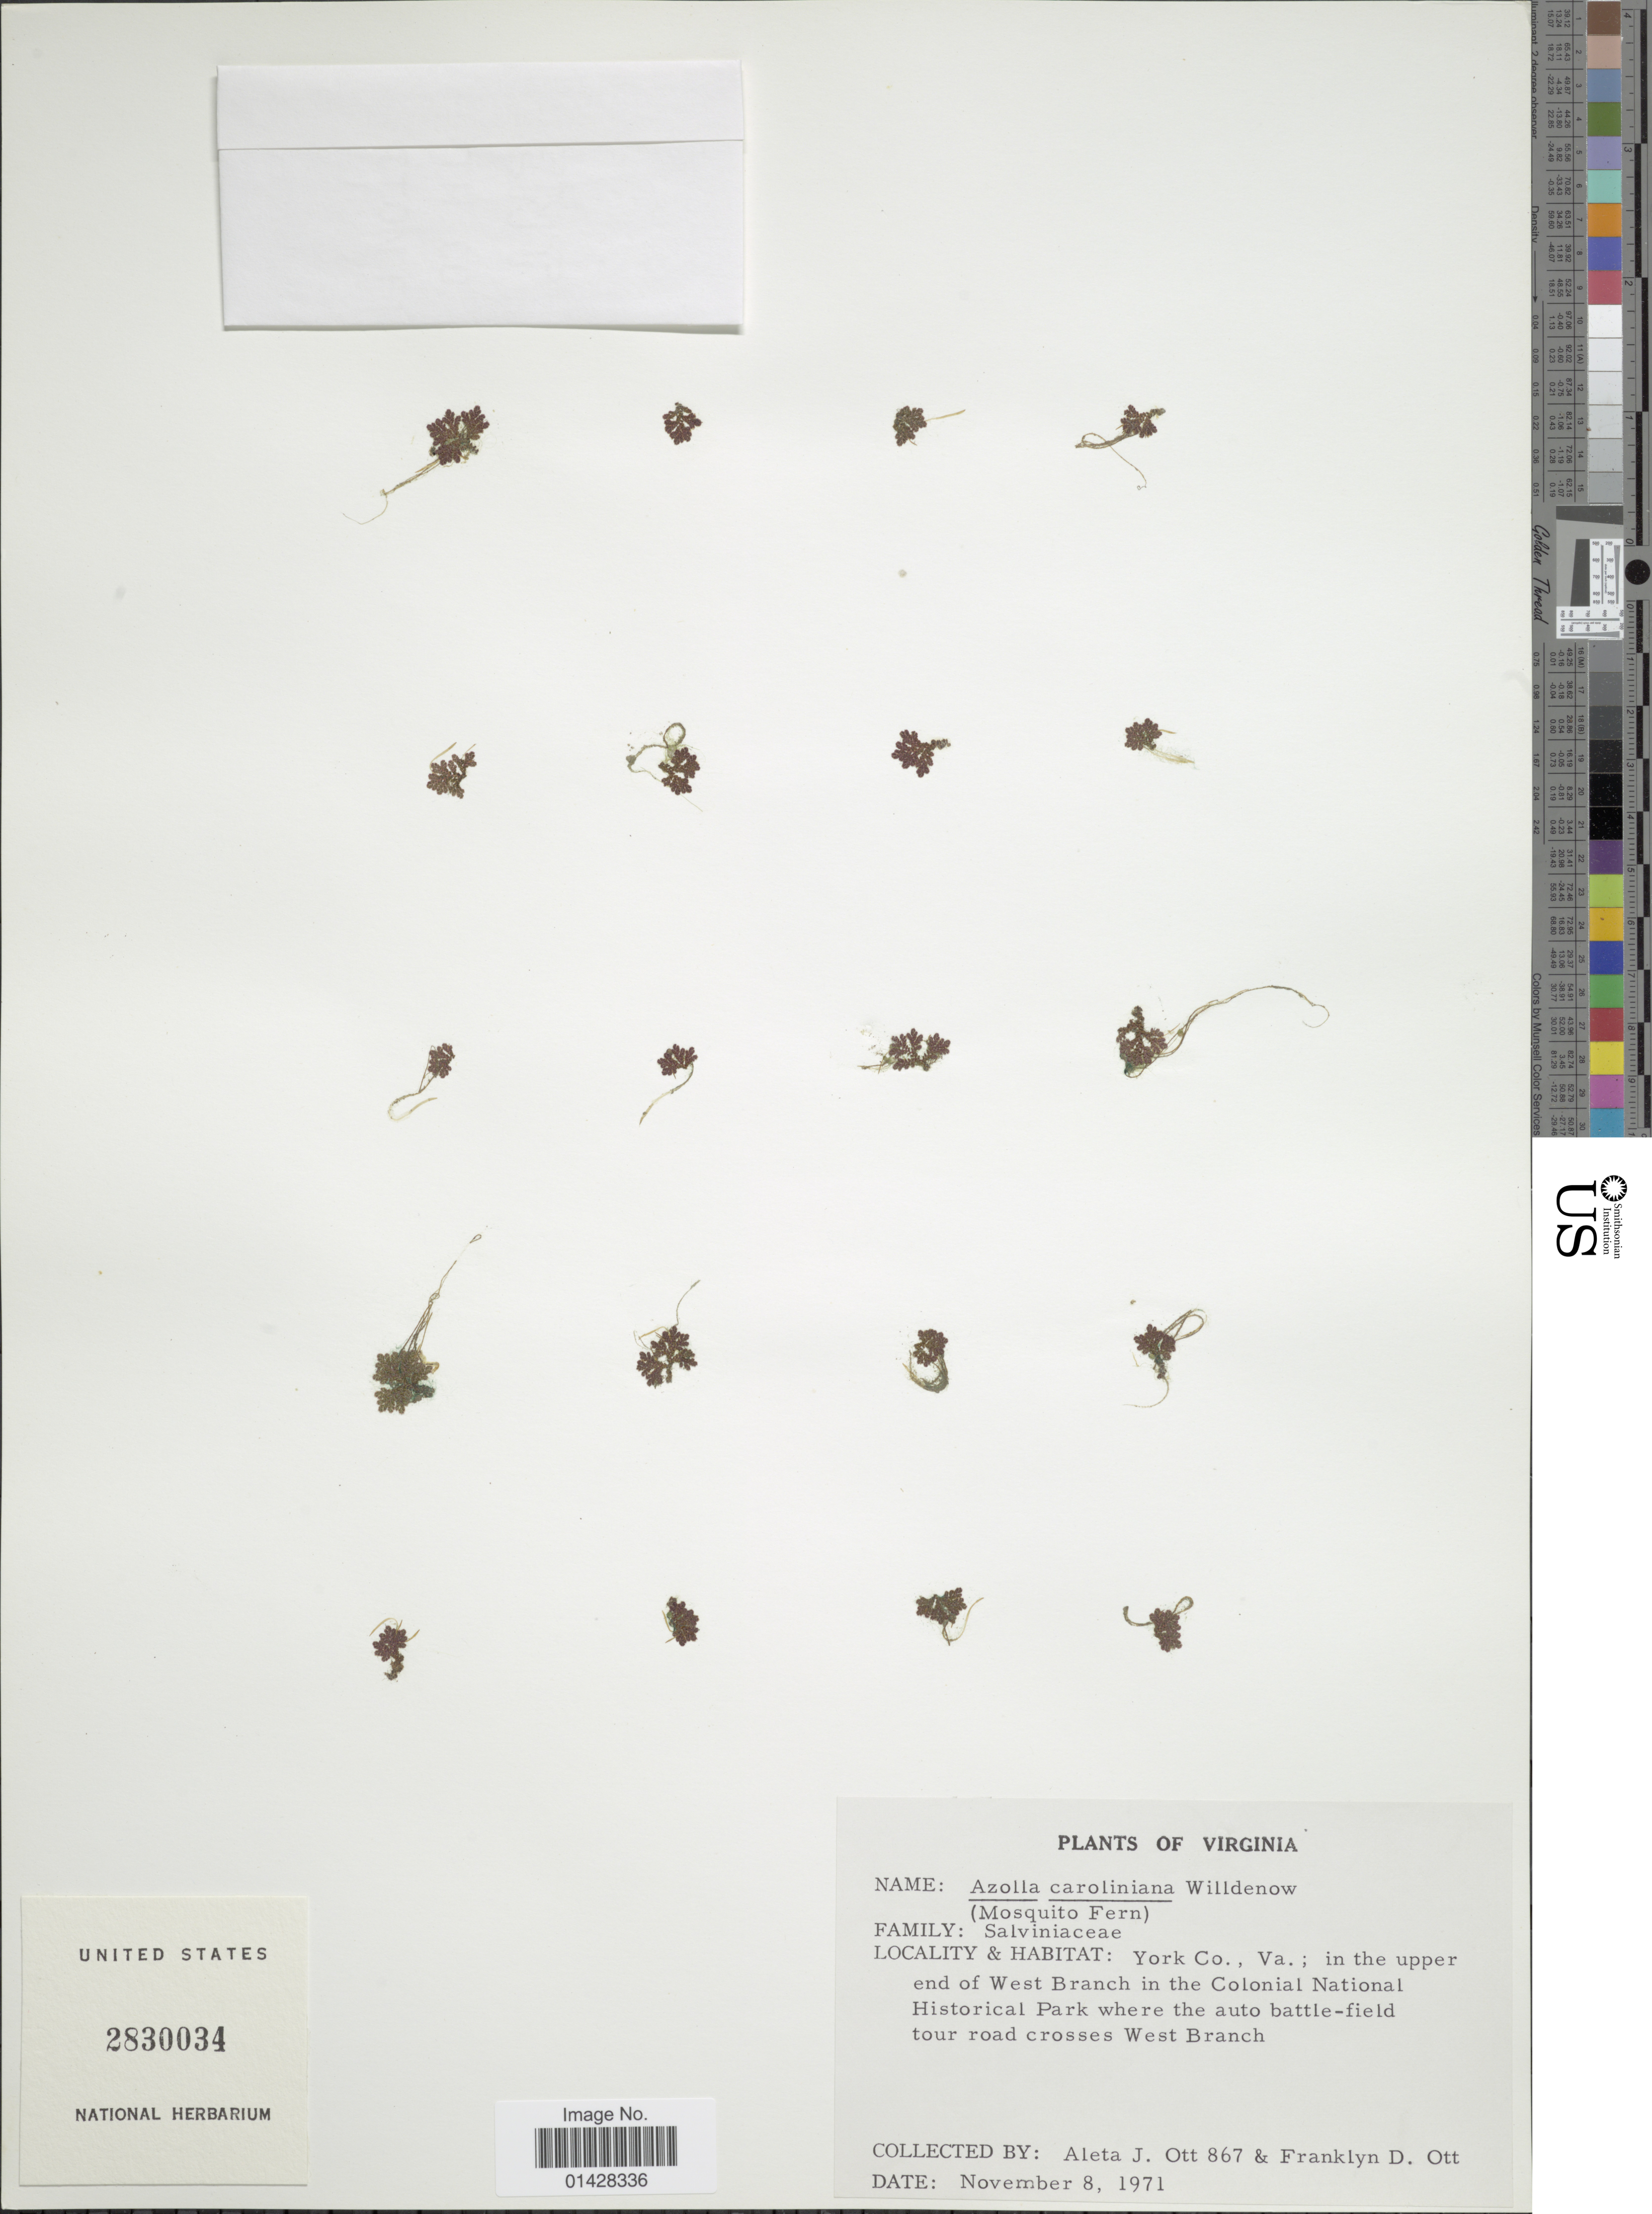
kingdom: Plantae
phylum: Tracheophyta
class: Polypodiopsida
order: Salviniales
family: Salviniaceae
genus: Azolla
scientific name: Azolla caroliniana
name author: Willd.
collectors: A. Ott & F. Ott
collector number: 867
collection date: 1971-11-08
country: United States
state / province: Virginia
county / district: York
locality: York Co., Va.; in the upper end of West Branch in the Colonial National Historical Park where the auto battle-field tour road crosses West Branch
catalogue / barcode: US 2830034